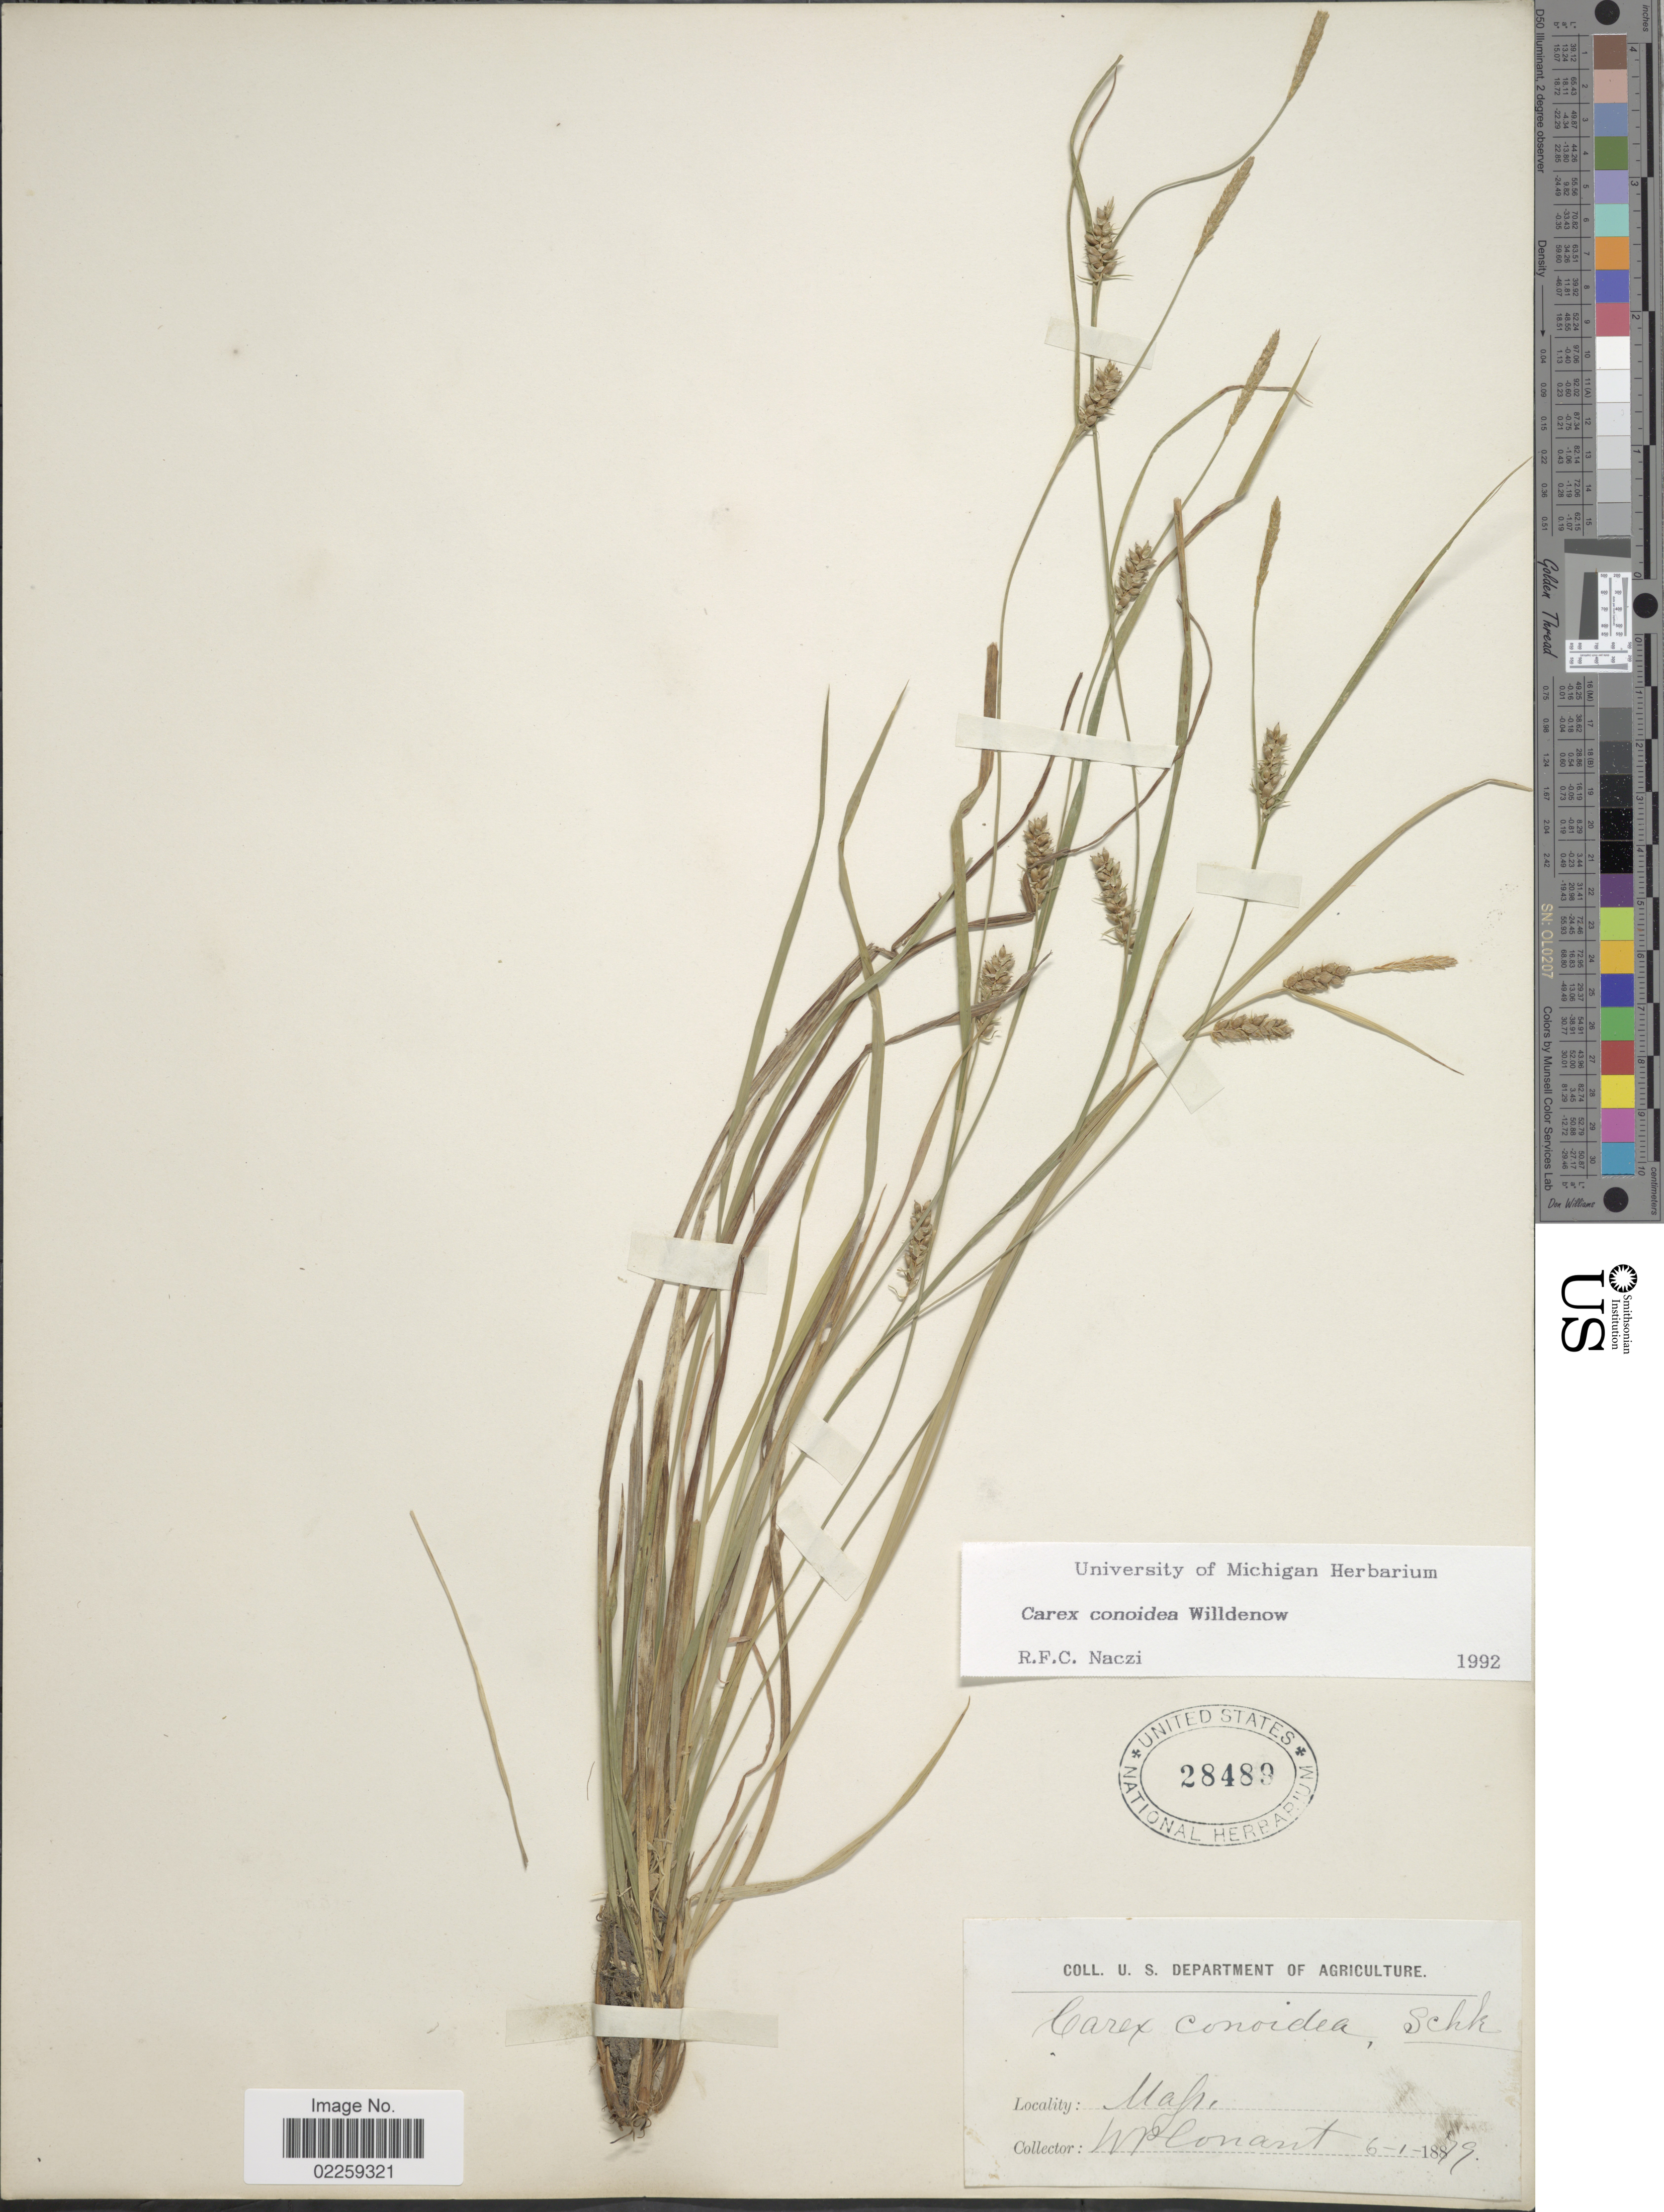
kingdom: Plantae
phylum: Tracheophyta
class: Liliopsida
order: Poales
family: Cyperaceae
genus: Carex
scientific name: Carex conoidea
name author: Willd.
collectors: W. P. Conant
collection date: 1879-06-01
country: United States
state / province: Massachusetts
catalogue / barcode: US 28489